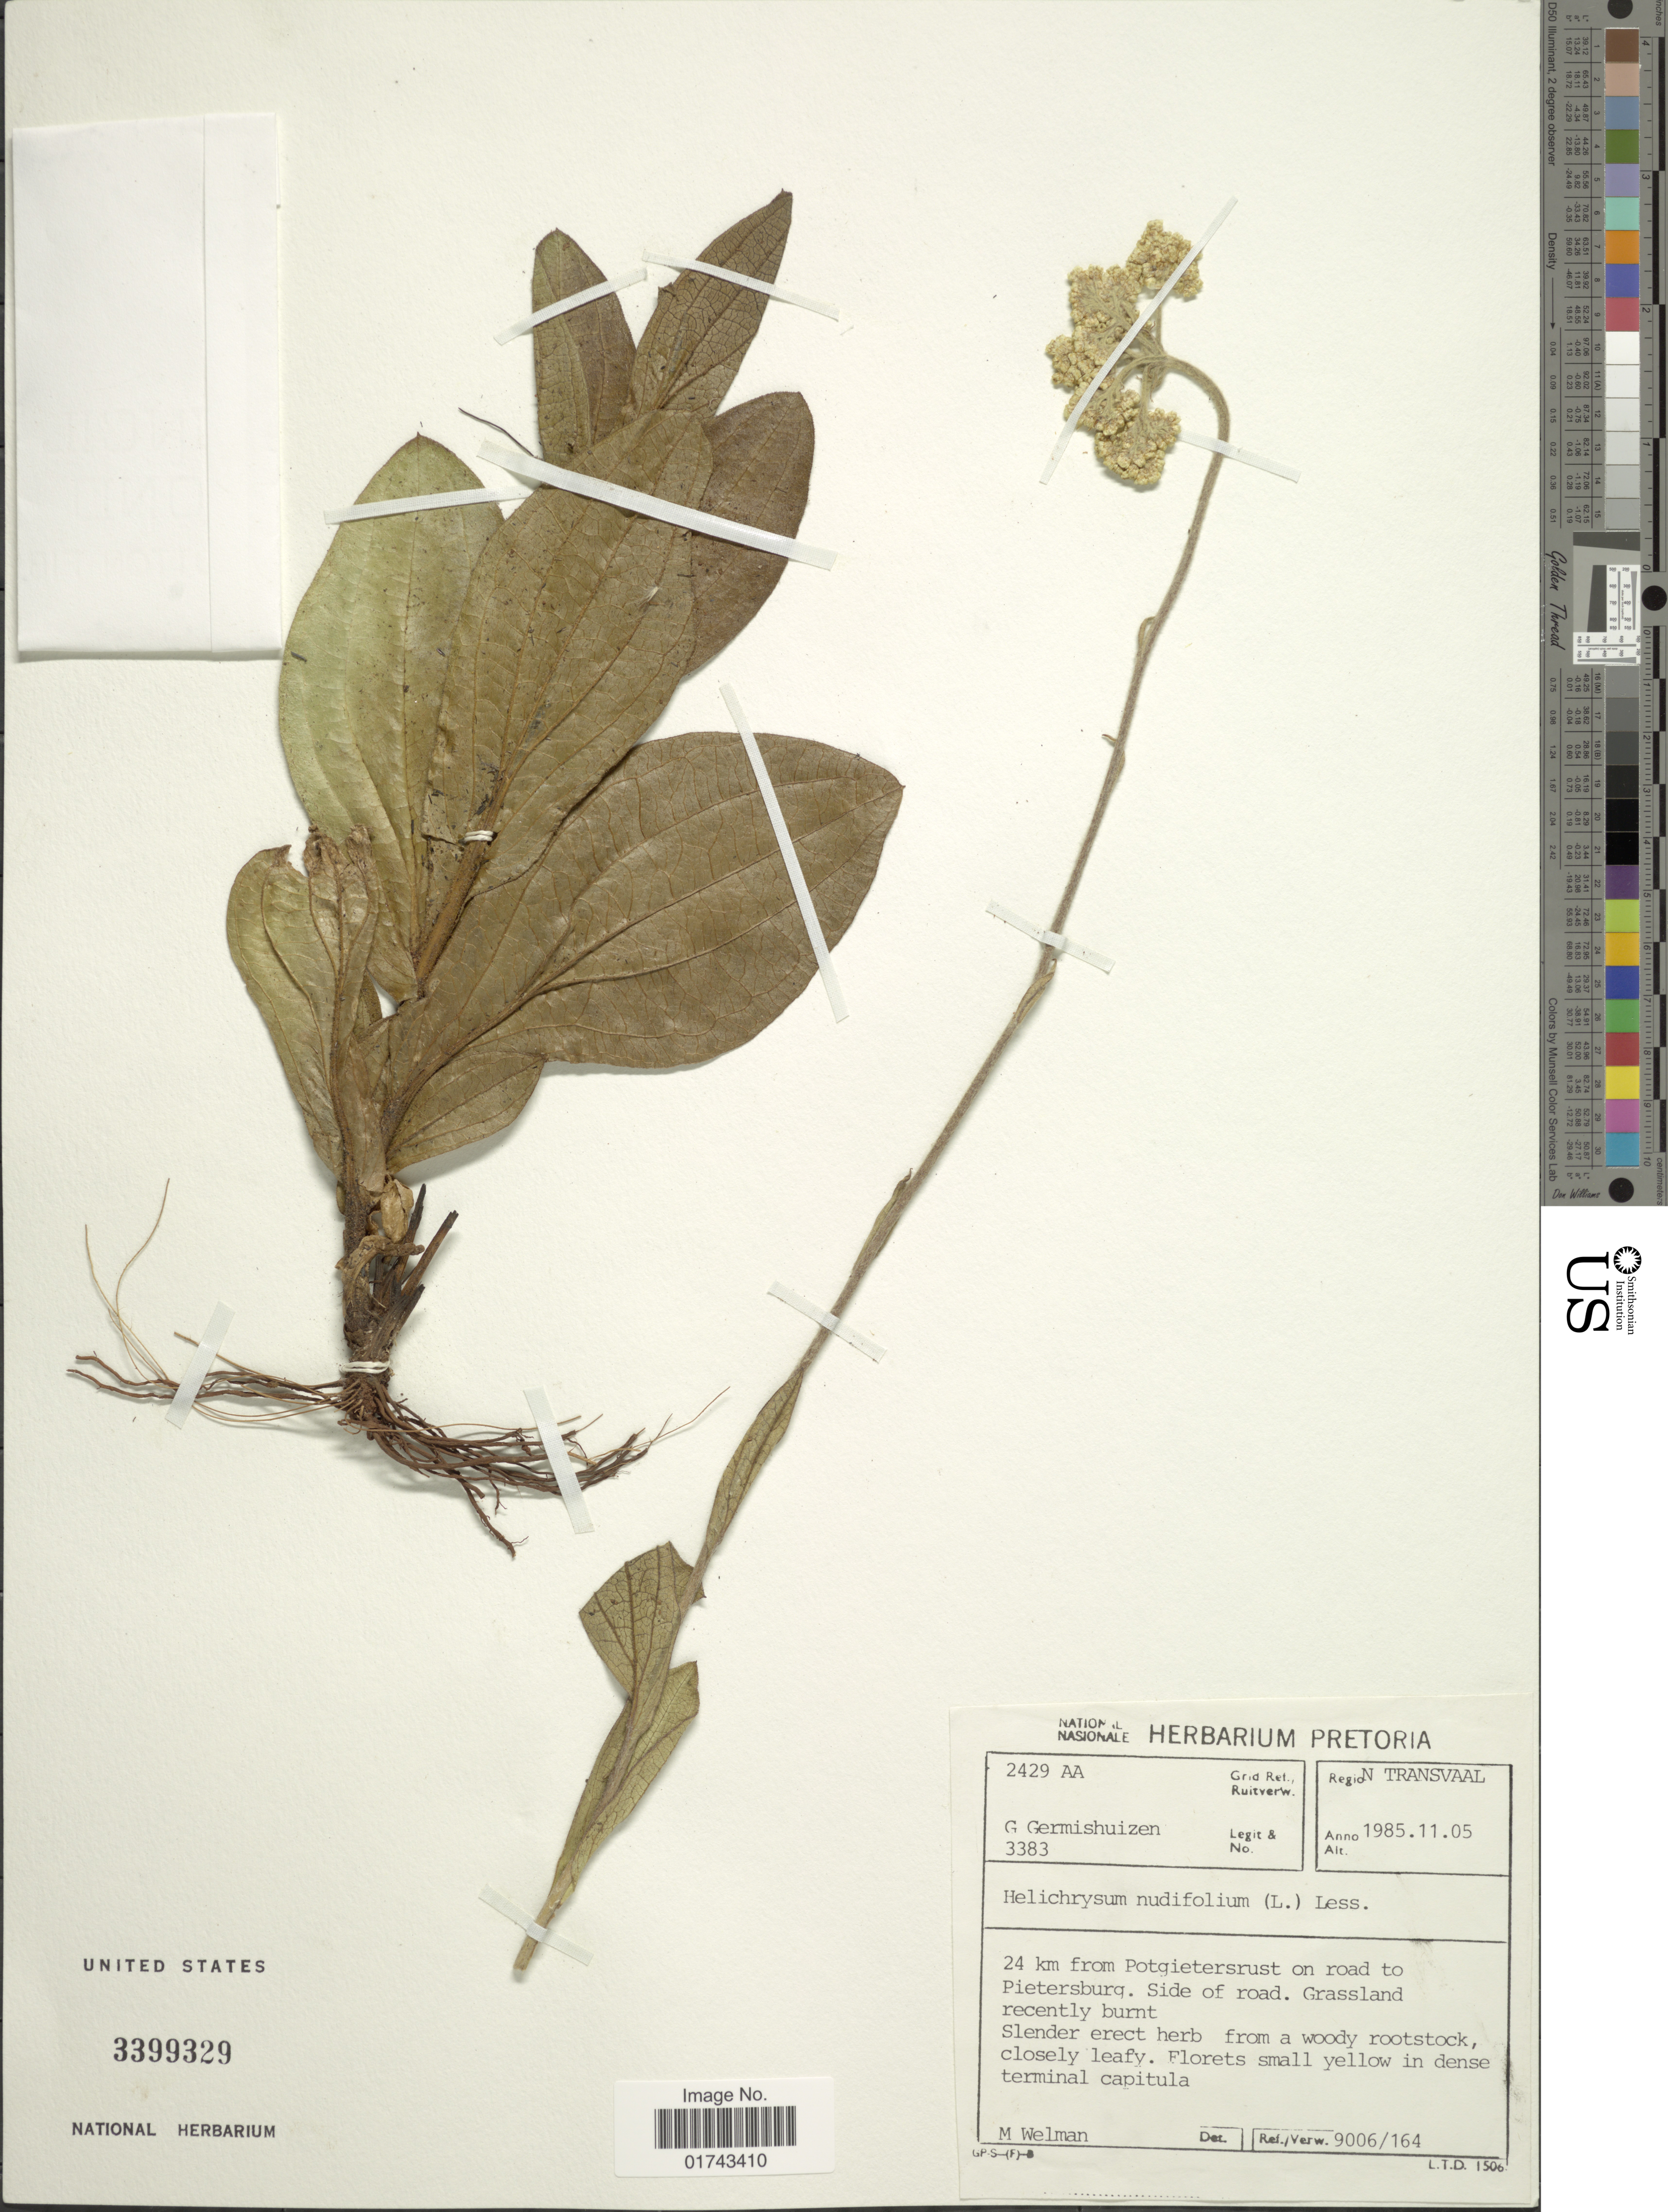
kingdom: Plantae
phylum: Tracheophyta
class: Magnoliopsida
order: Asterales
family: Asteraceae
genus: Helichrysum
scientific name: Helichrysum nudifolium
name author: (L.) Less.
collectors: G. Germishuizen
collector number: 3383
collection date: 1985-11-05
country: South Africa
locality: Pretoria, Regio N. Transvaal, Grid Ref./ Ruitverw. 2429 AA, 24 km from Potgietersrust on road to Pietersburg, Side of road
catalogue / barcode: US 3399329